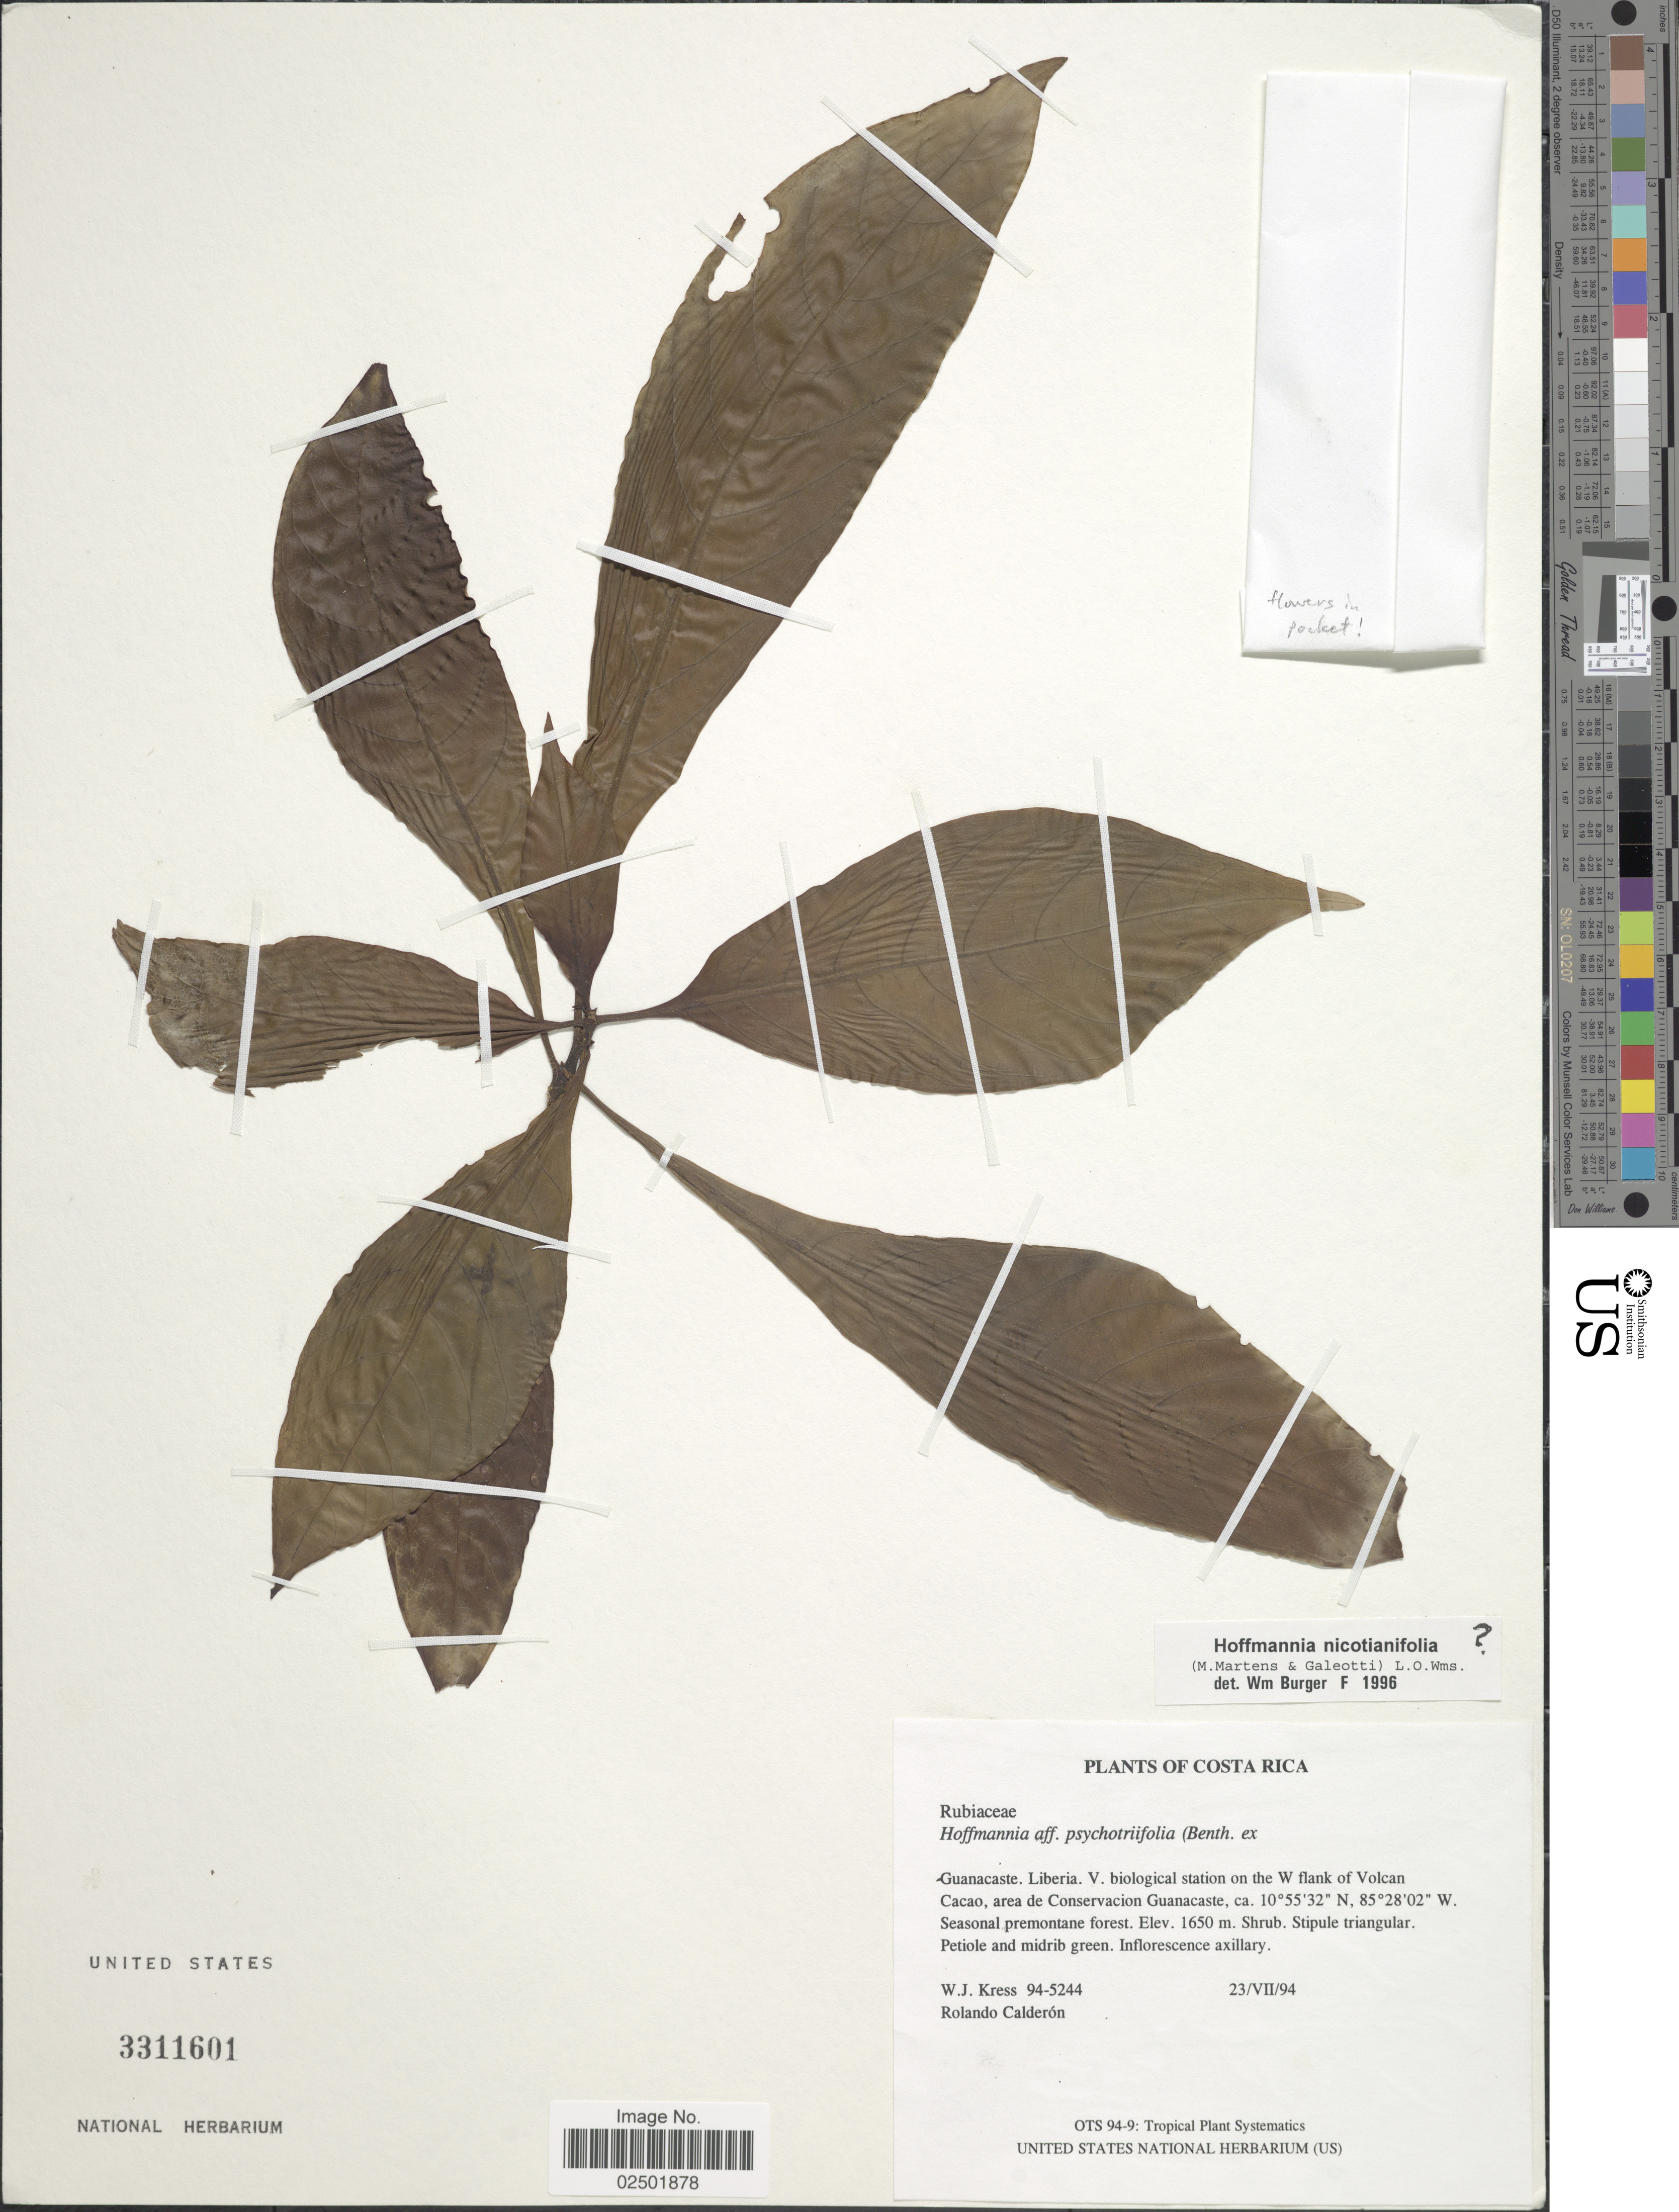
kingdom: Plantae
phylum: Tracheophyta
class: Magnoliopsida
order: Gentianales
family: Rubiaceae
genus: Hoffmannia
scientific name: Hoffmannia nicotianifolia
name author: (M. Martens & Galeoti) L.O. Williams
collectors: W. J. Kress & R. Calderon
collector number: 94-5244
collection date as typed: Transcribed d/m/y: 23/7/94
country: Costa Rica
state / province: Guanacaste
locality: Liberia. V. biological station on the W flank of Volcan Cacao, area de Conservacion Guanacaste. Seasonal premontane forest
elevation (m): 1650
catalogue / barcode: US 3311601